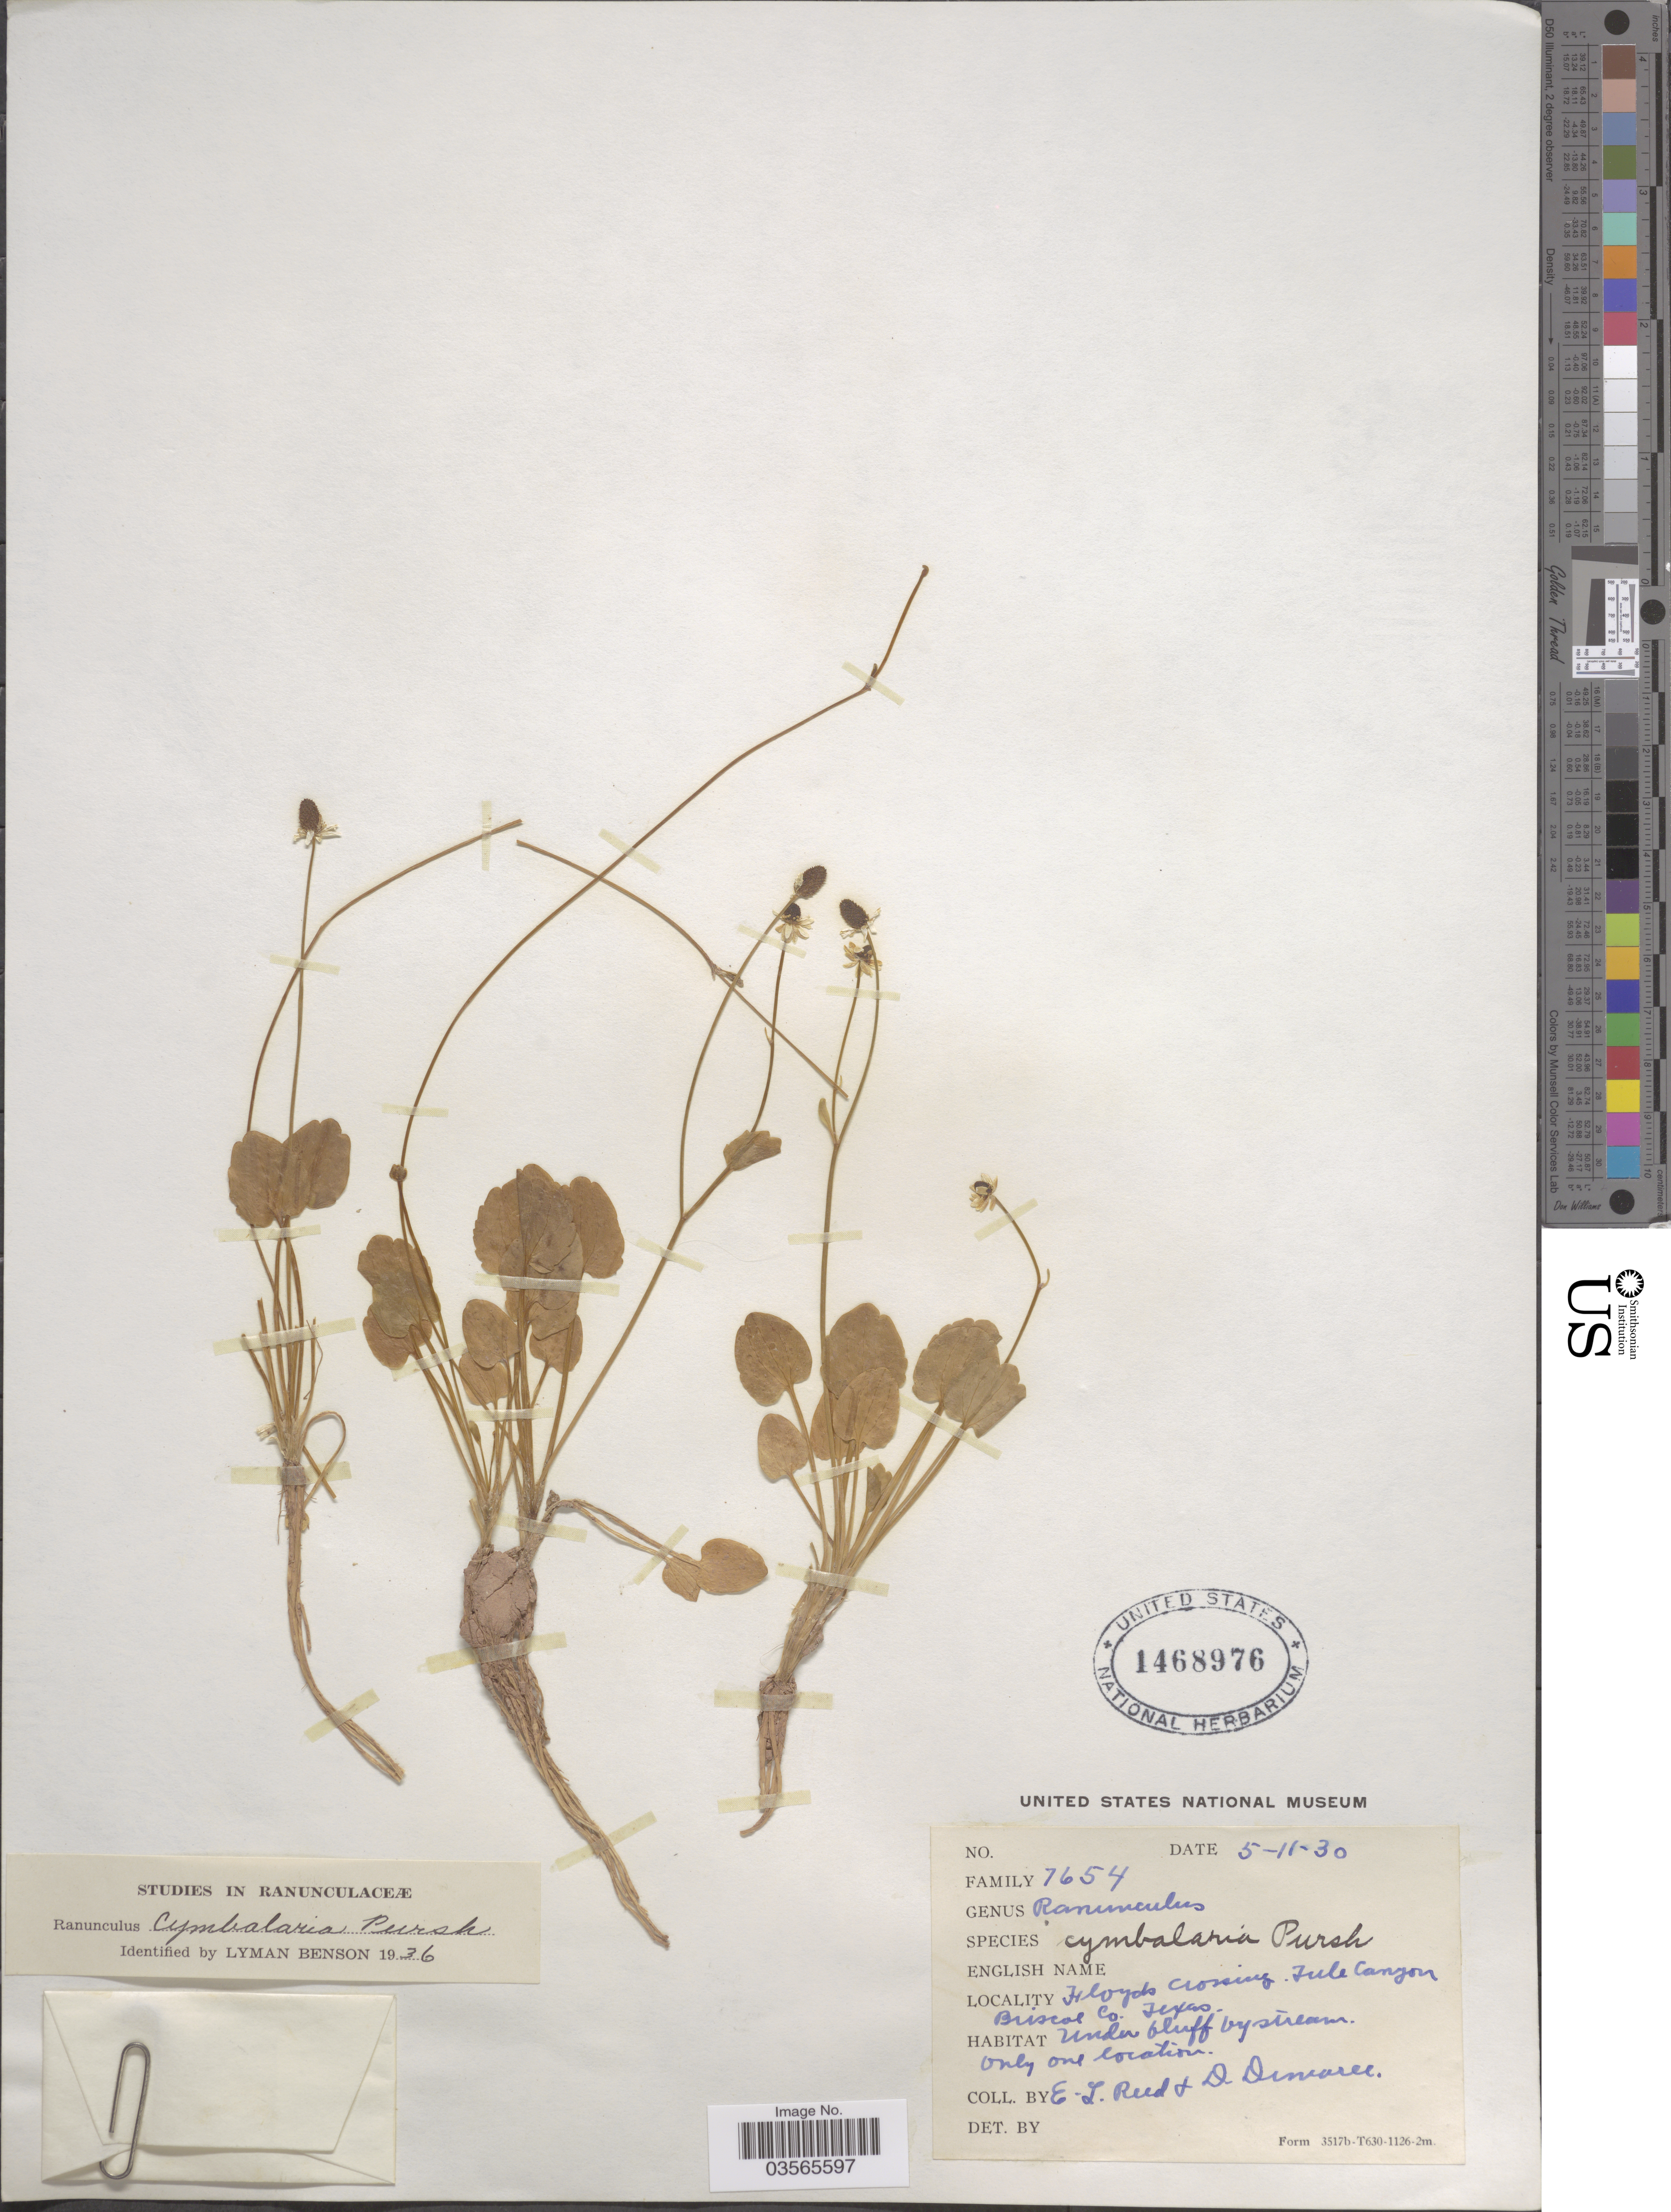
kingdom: Plantae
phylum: Tracheophyta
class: Magnoliopsida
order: Ranunculales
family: Ranunculaceae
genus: Halerpestes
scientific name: Halerpestes cymbalaria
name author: (Pursh) Greene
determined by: Strong, M. T., (US), Smithsonian Institution - National Museum of Natural History (UNITED STATES)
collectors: E. Reed & D. Demaree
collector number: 7654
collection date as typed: Transcribed d/m/y: 11/5/30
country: United States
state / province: Texas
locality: Floyds Crossing. Tule Canyon. Briscol Co.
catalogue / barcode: US 1468976